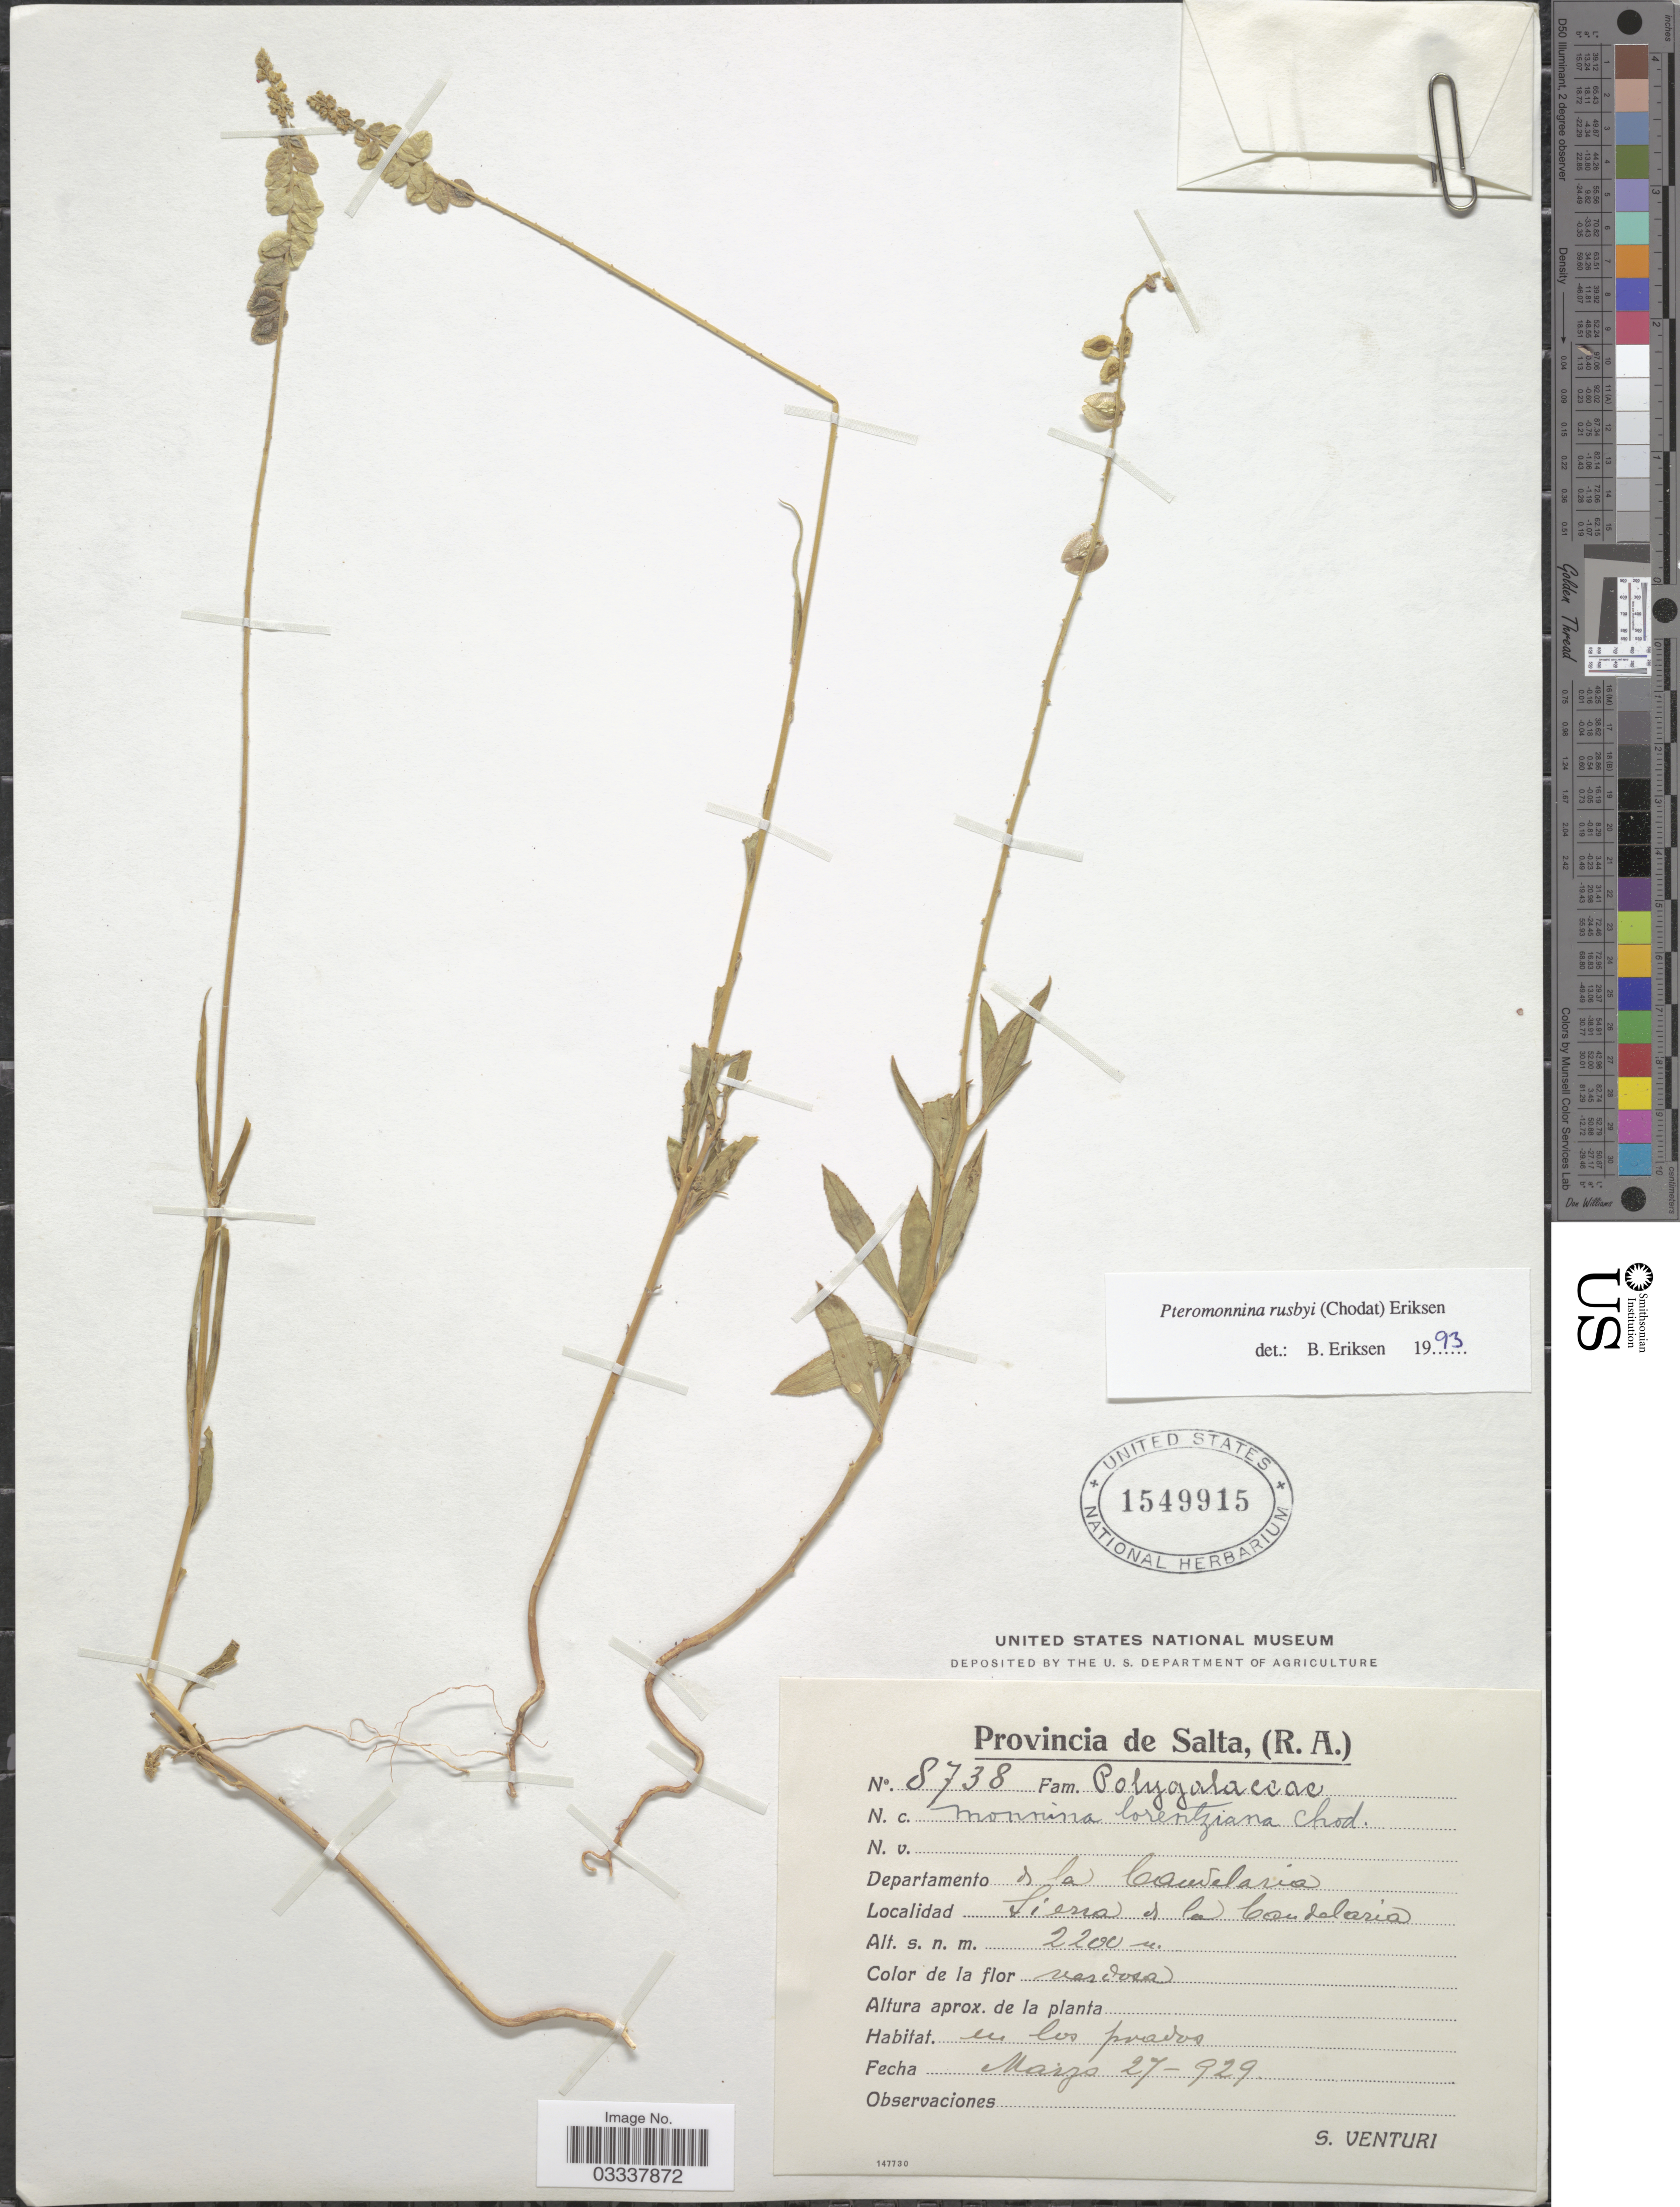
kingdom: Plantae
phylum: Tracheophyta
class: Magnoliopsida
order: Fabales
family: Polygalaceae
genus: Monnina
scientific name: Monnina rusbyi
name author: Chodat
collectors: S. Venturi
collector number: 8738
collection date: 1929-03-27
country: Argentina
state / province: Salta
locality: Departamento de la Candelaria, Sierra de la Candelaria.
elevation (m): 2200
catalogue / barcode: US 1549915